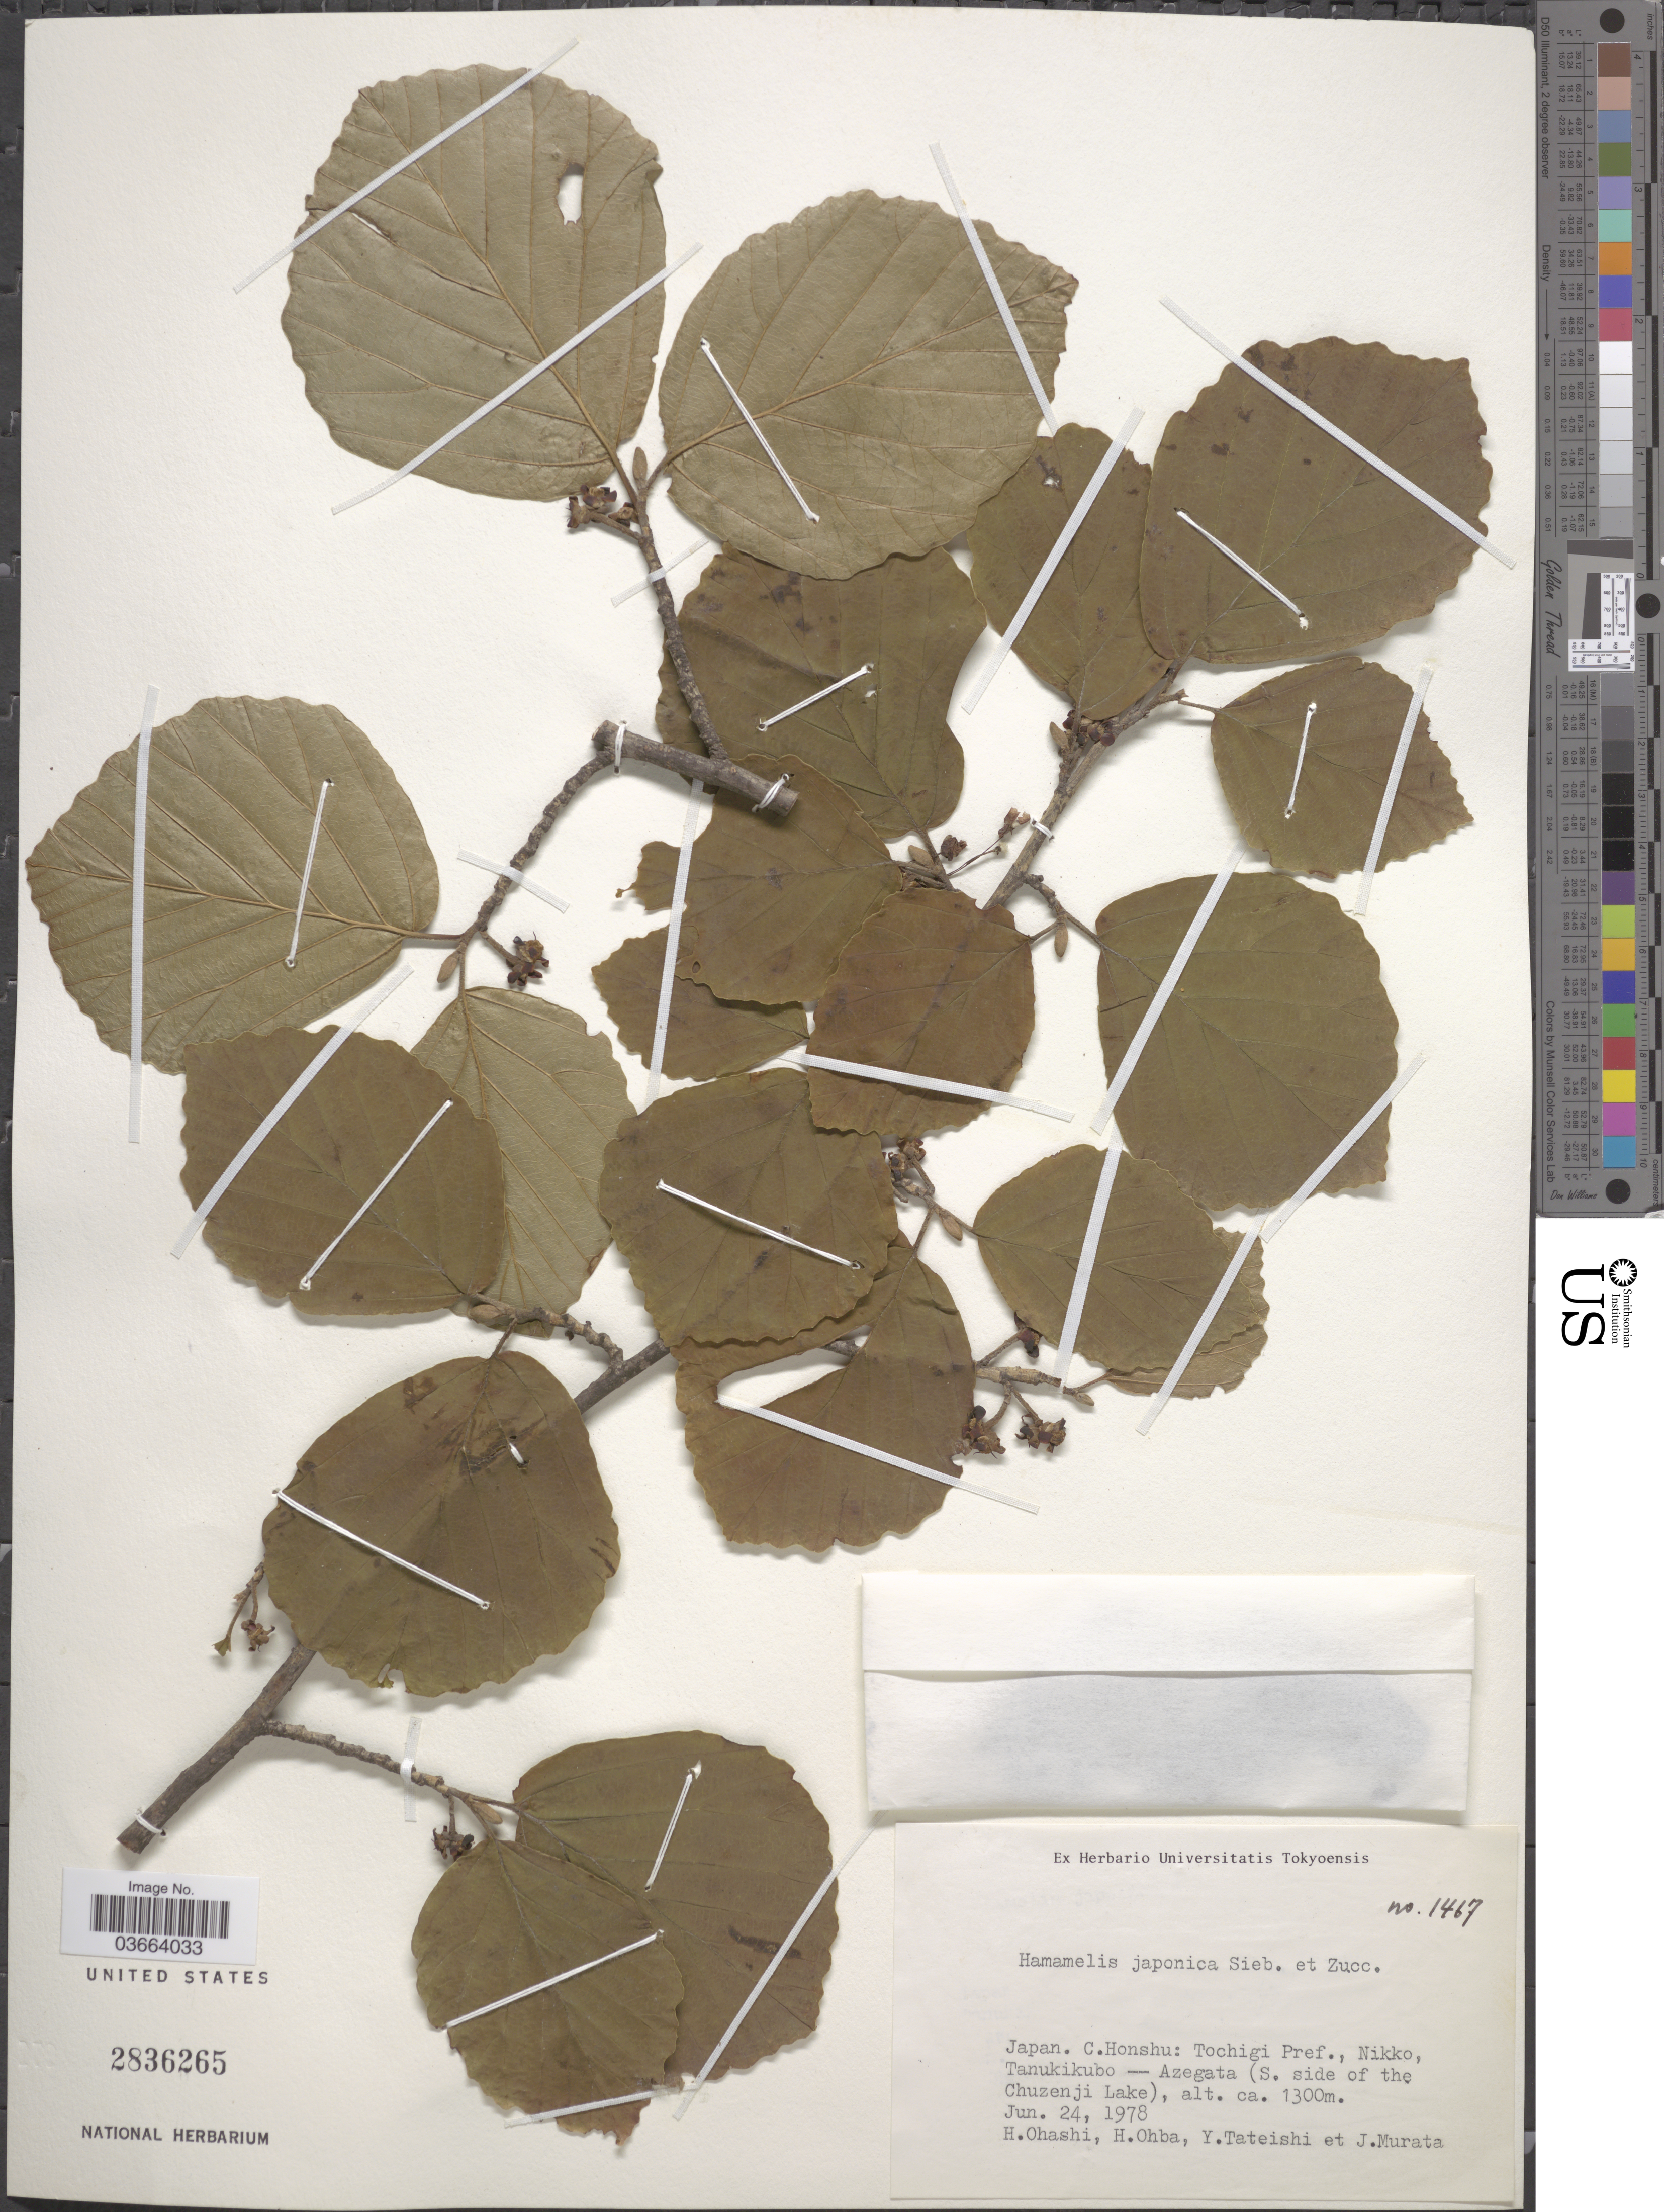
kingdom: Plantae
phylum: Tracheophyta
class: Magnoliopsida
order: Saxifragales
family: Hamamelidaceae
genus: Hamamelis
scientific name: Hamamelis japonica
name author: Siebold & Zucc.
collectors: H. Ohashi, H. Ohba, Y. Tateishi & J. Murata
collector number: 1467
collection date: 1978-06-24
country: Japan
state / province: Totigi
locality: C.Honshu: Tochigi Pref., Nikko, Tanukikubo -- Azegata (S. side of the Chuzenji Lake).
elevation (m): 1300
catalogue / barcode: US 2836265